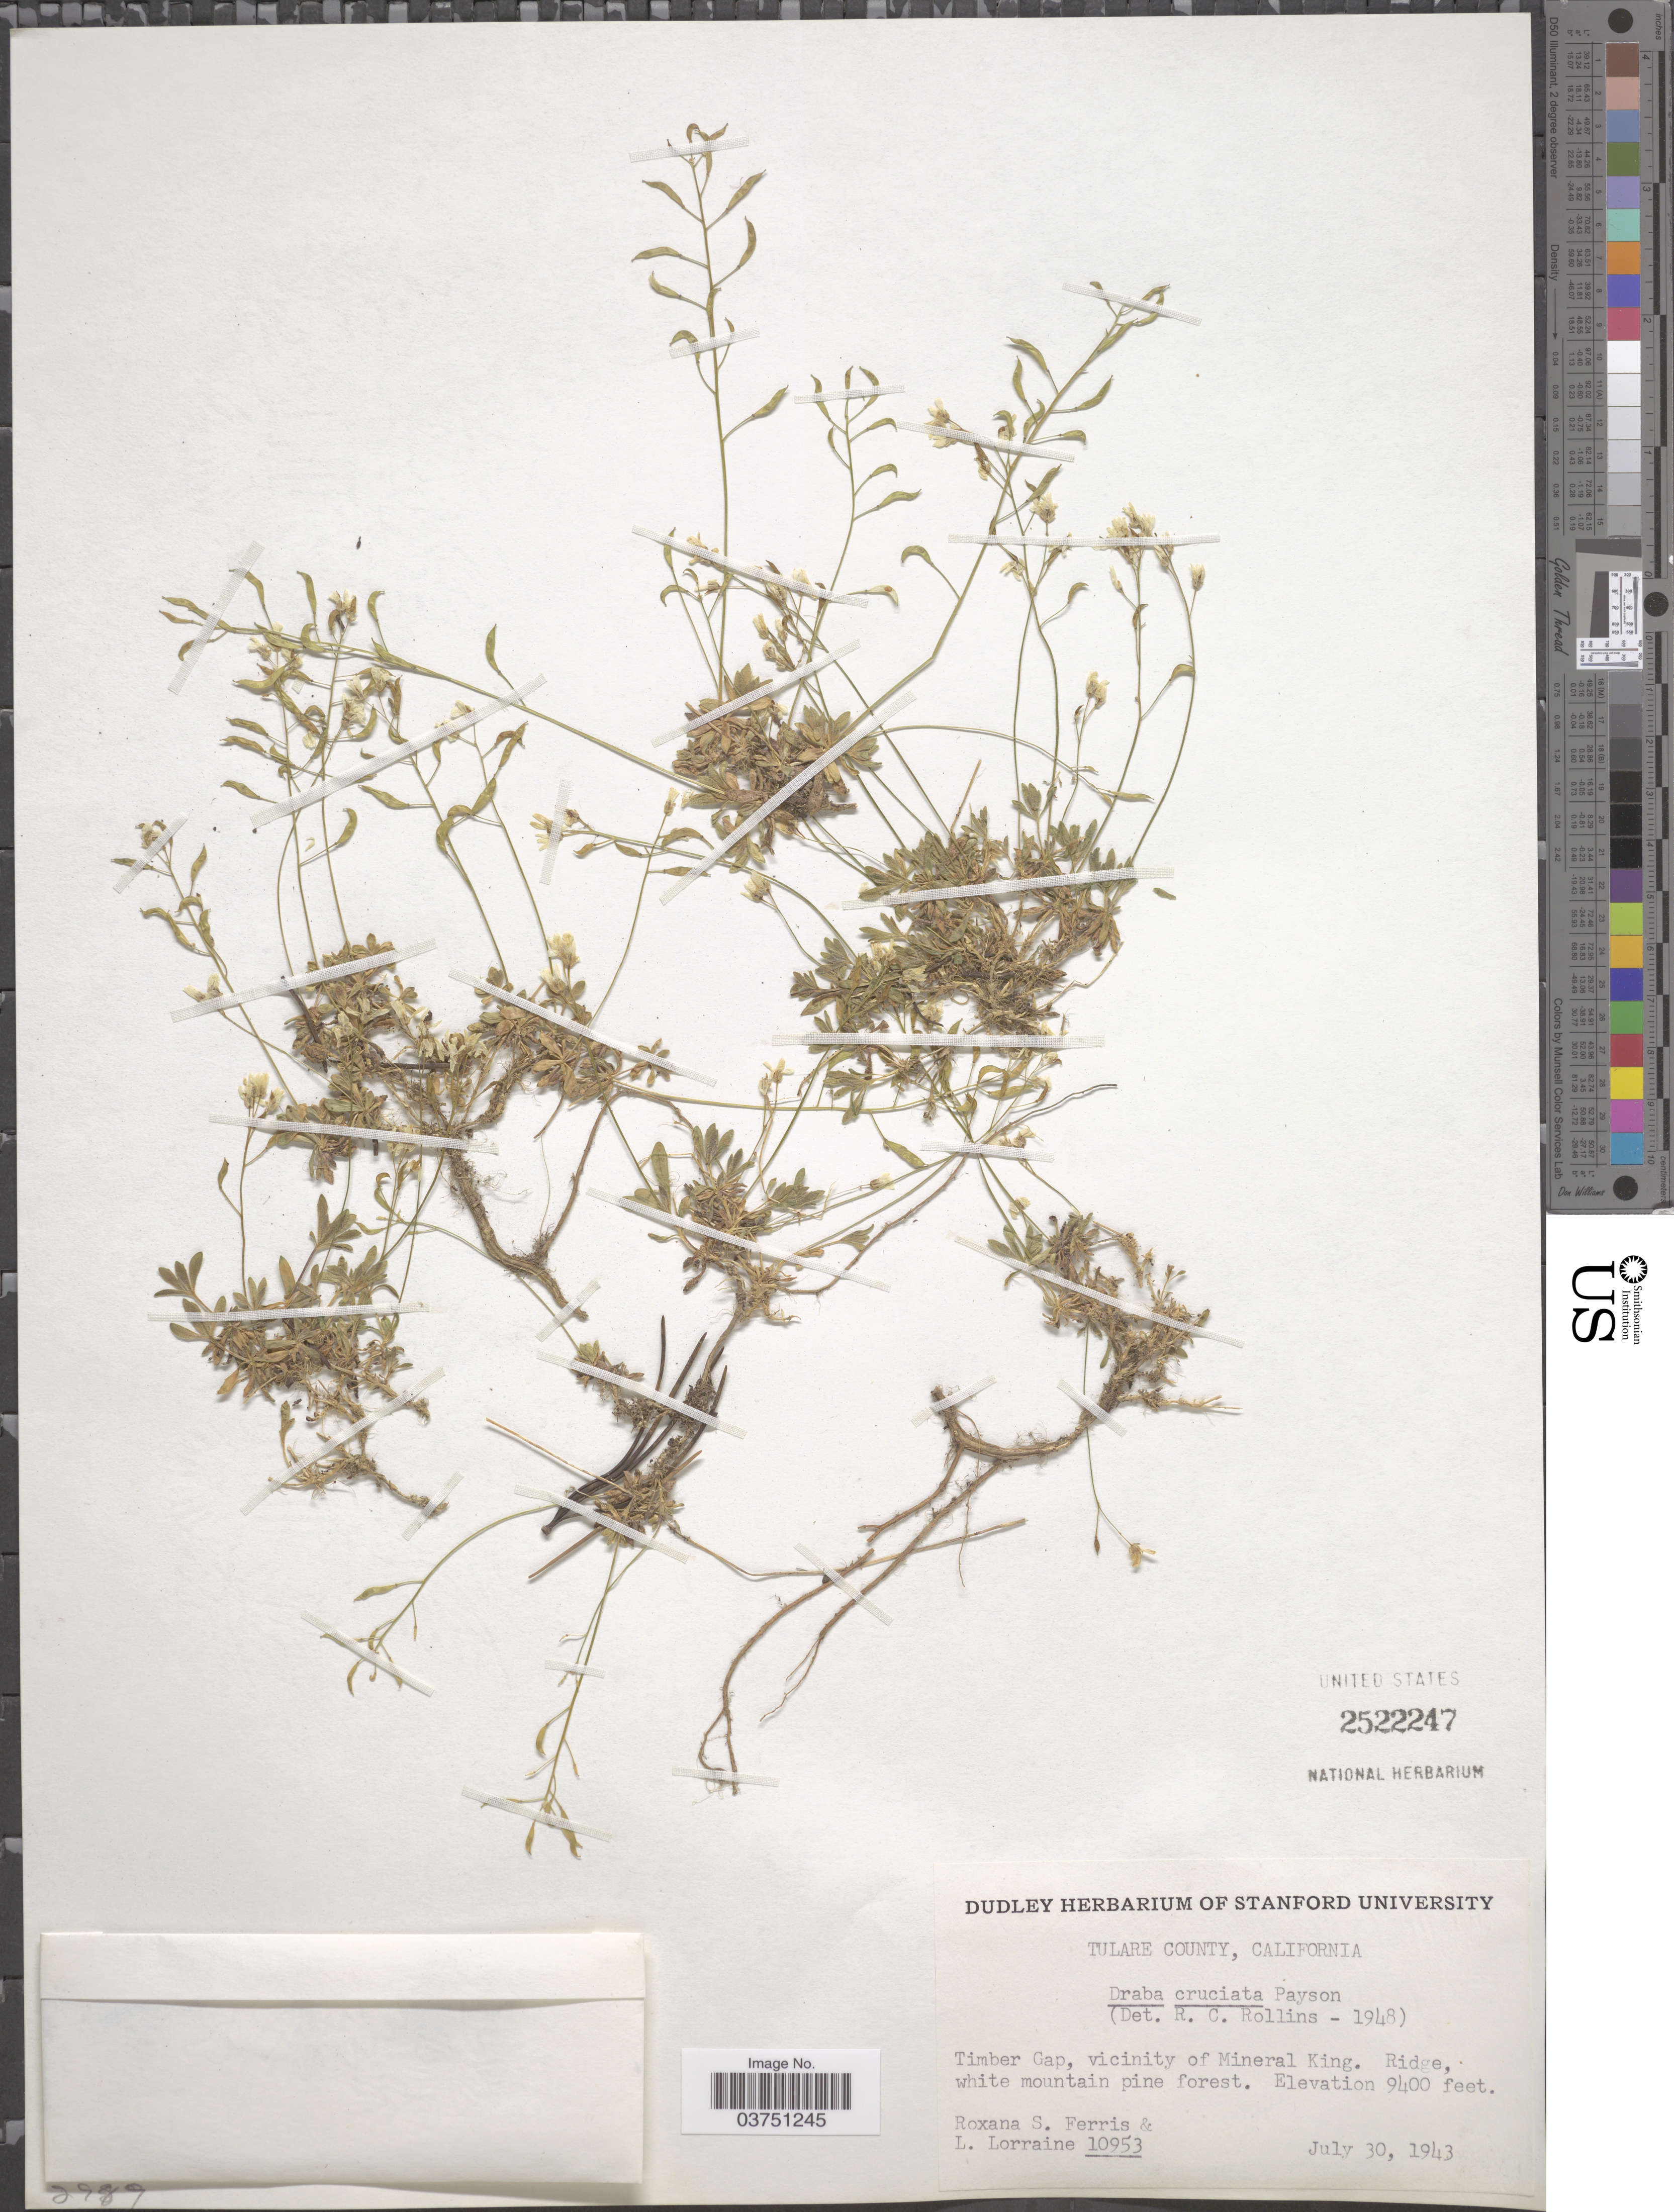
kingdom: Plantae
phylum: Tracheophyta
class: Magnoliopsida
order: Brassicales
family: Brassicaceae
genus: Draba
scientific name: Draba cruciata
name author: Payson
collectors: R. S. Ferris & L. Lorraine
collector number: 10953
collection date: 1943-07-30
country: United States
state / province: California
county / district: Tulare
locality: Tulare Co. Timber Gap, vicinity of Mineral King.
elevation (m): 2865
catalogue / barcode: US 2522247